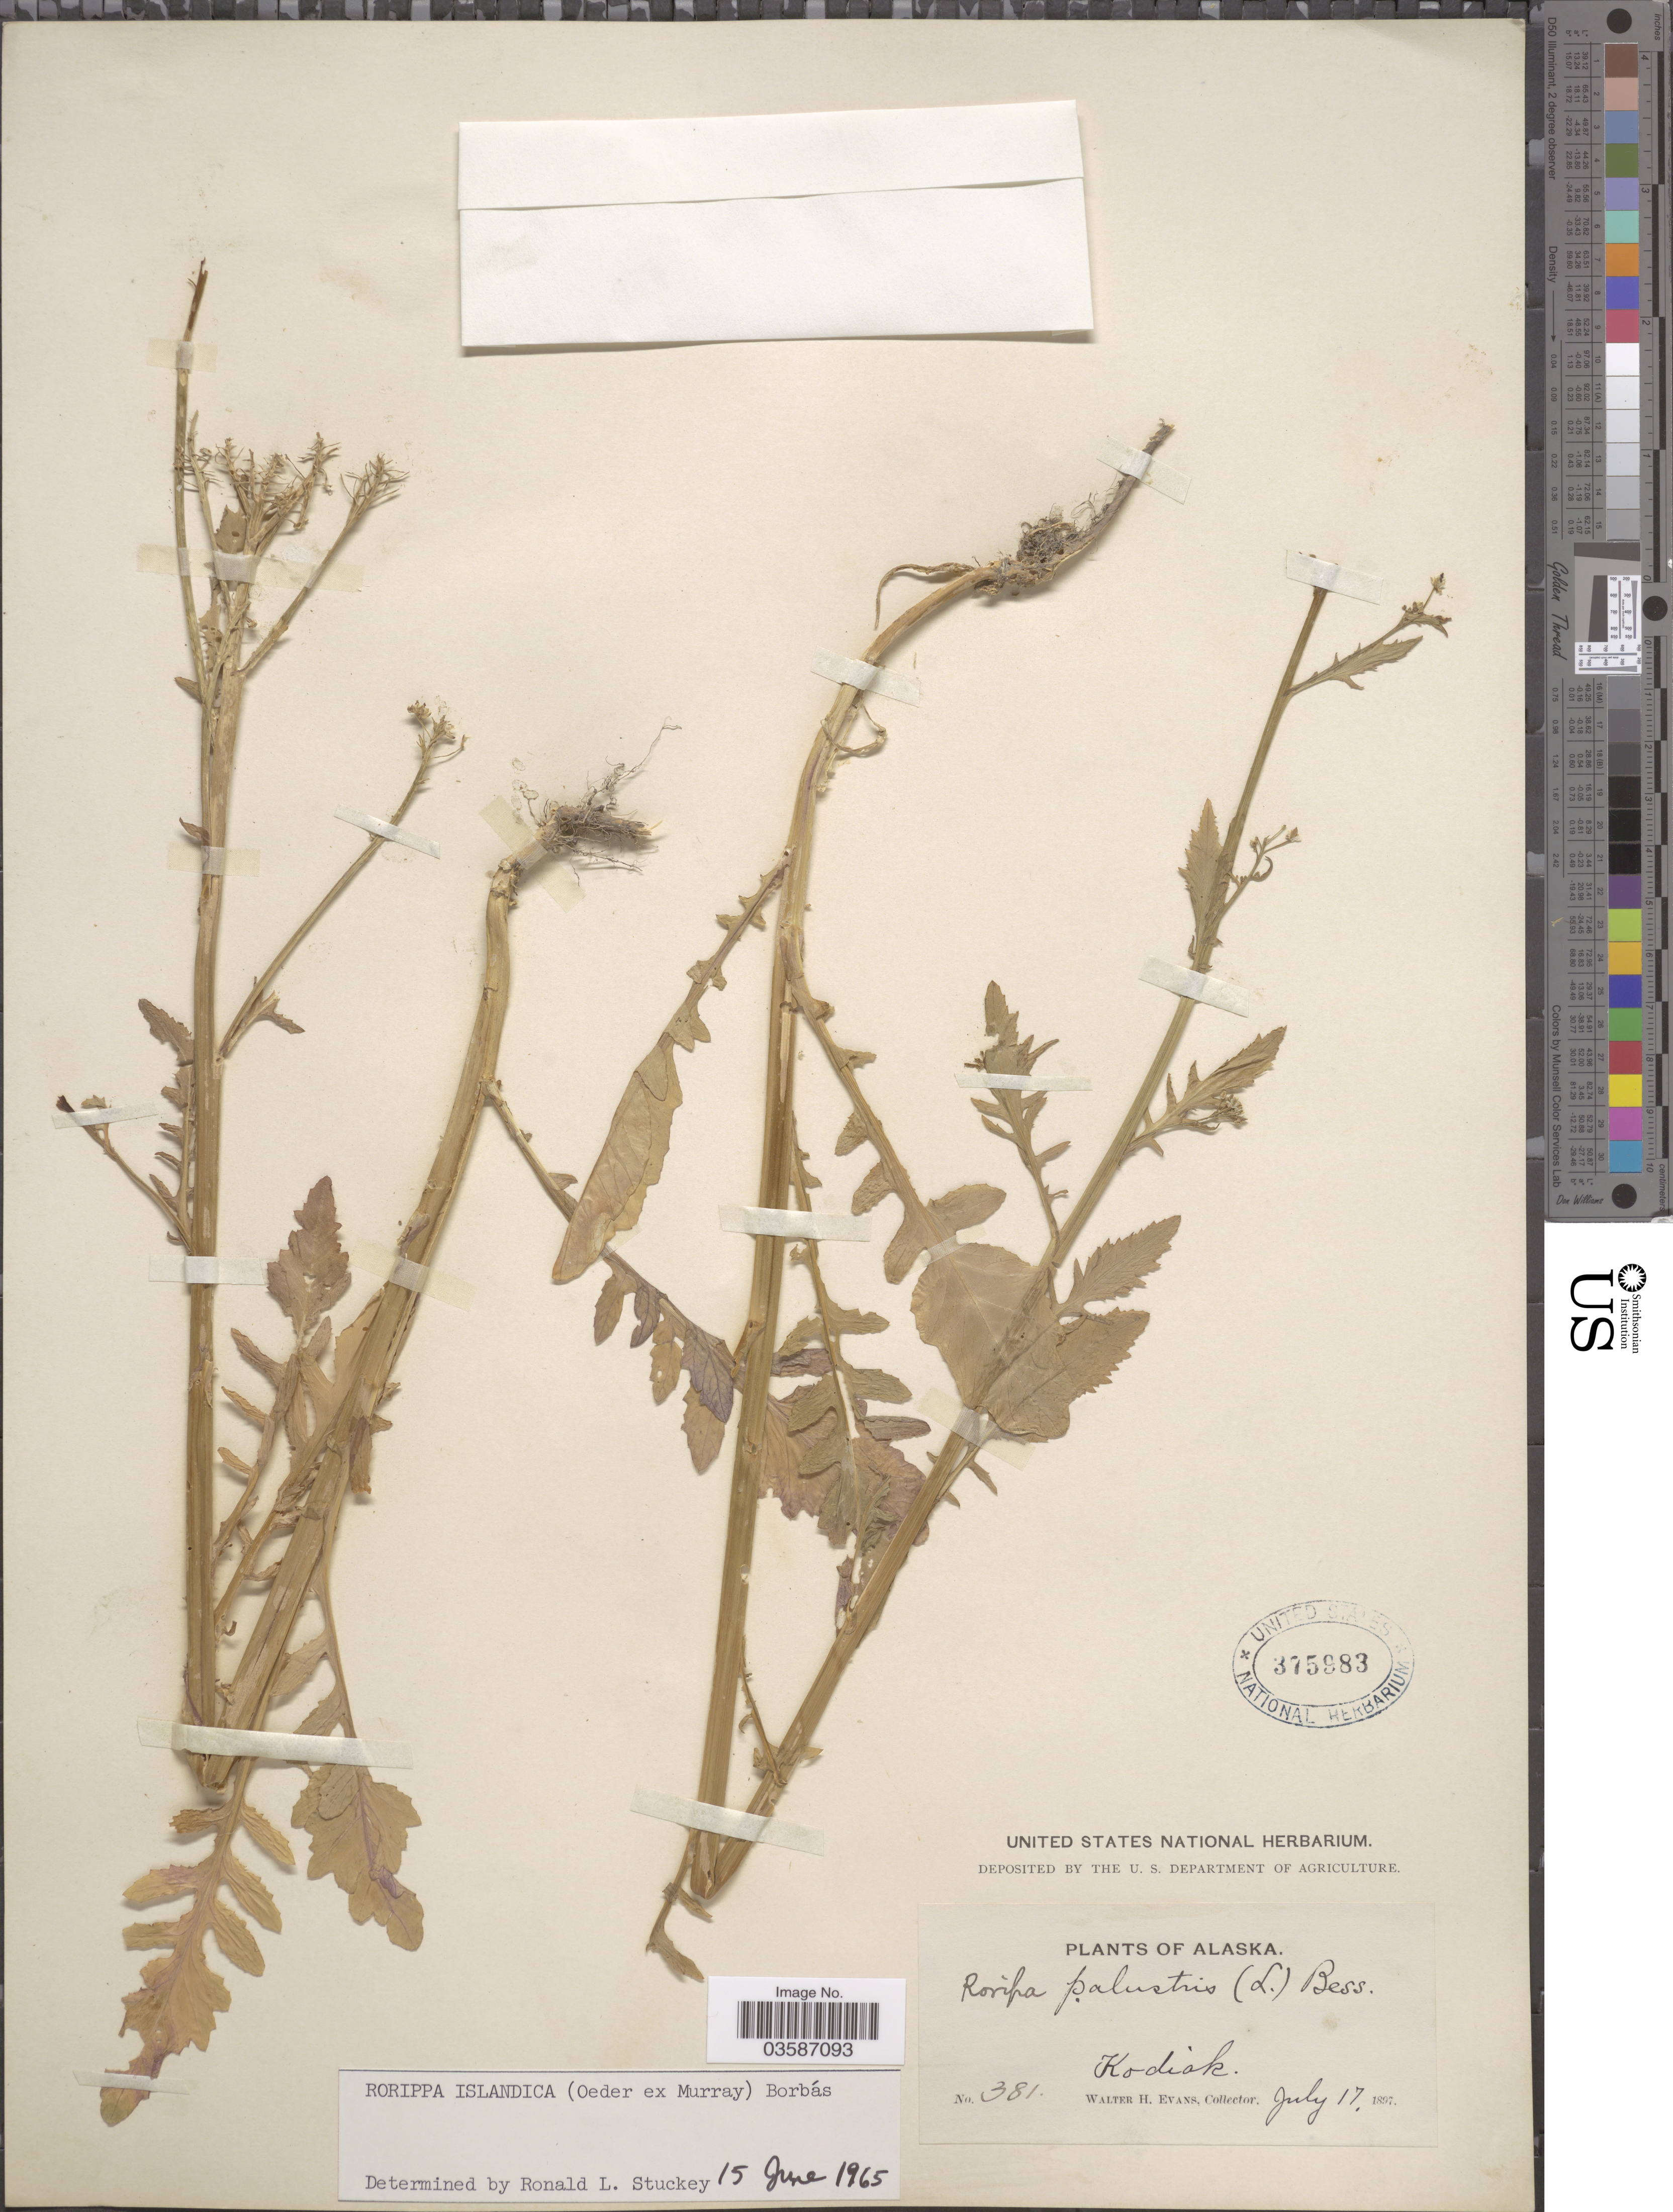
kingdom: Plantae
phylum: Tracheophyta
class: Magnoliopsida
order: Brassicales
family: Brassicaceae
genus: Rorippa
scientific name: Rorippa islandica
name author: (Oeder) Borbás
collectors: W. H. Evans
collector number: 381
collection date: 1897-07-17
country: United States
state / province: Alaska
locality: Kodiak.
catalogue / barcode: US 375983